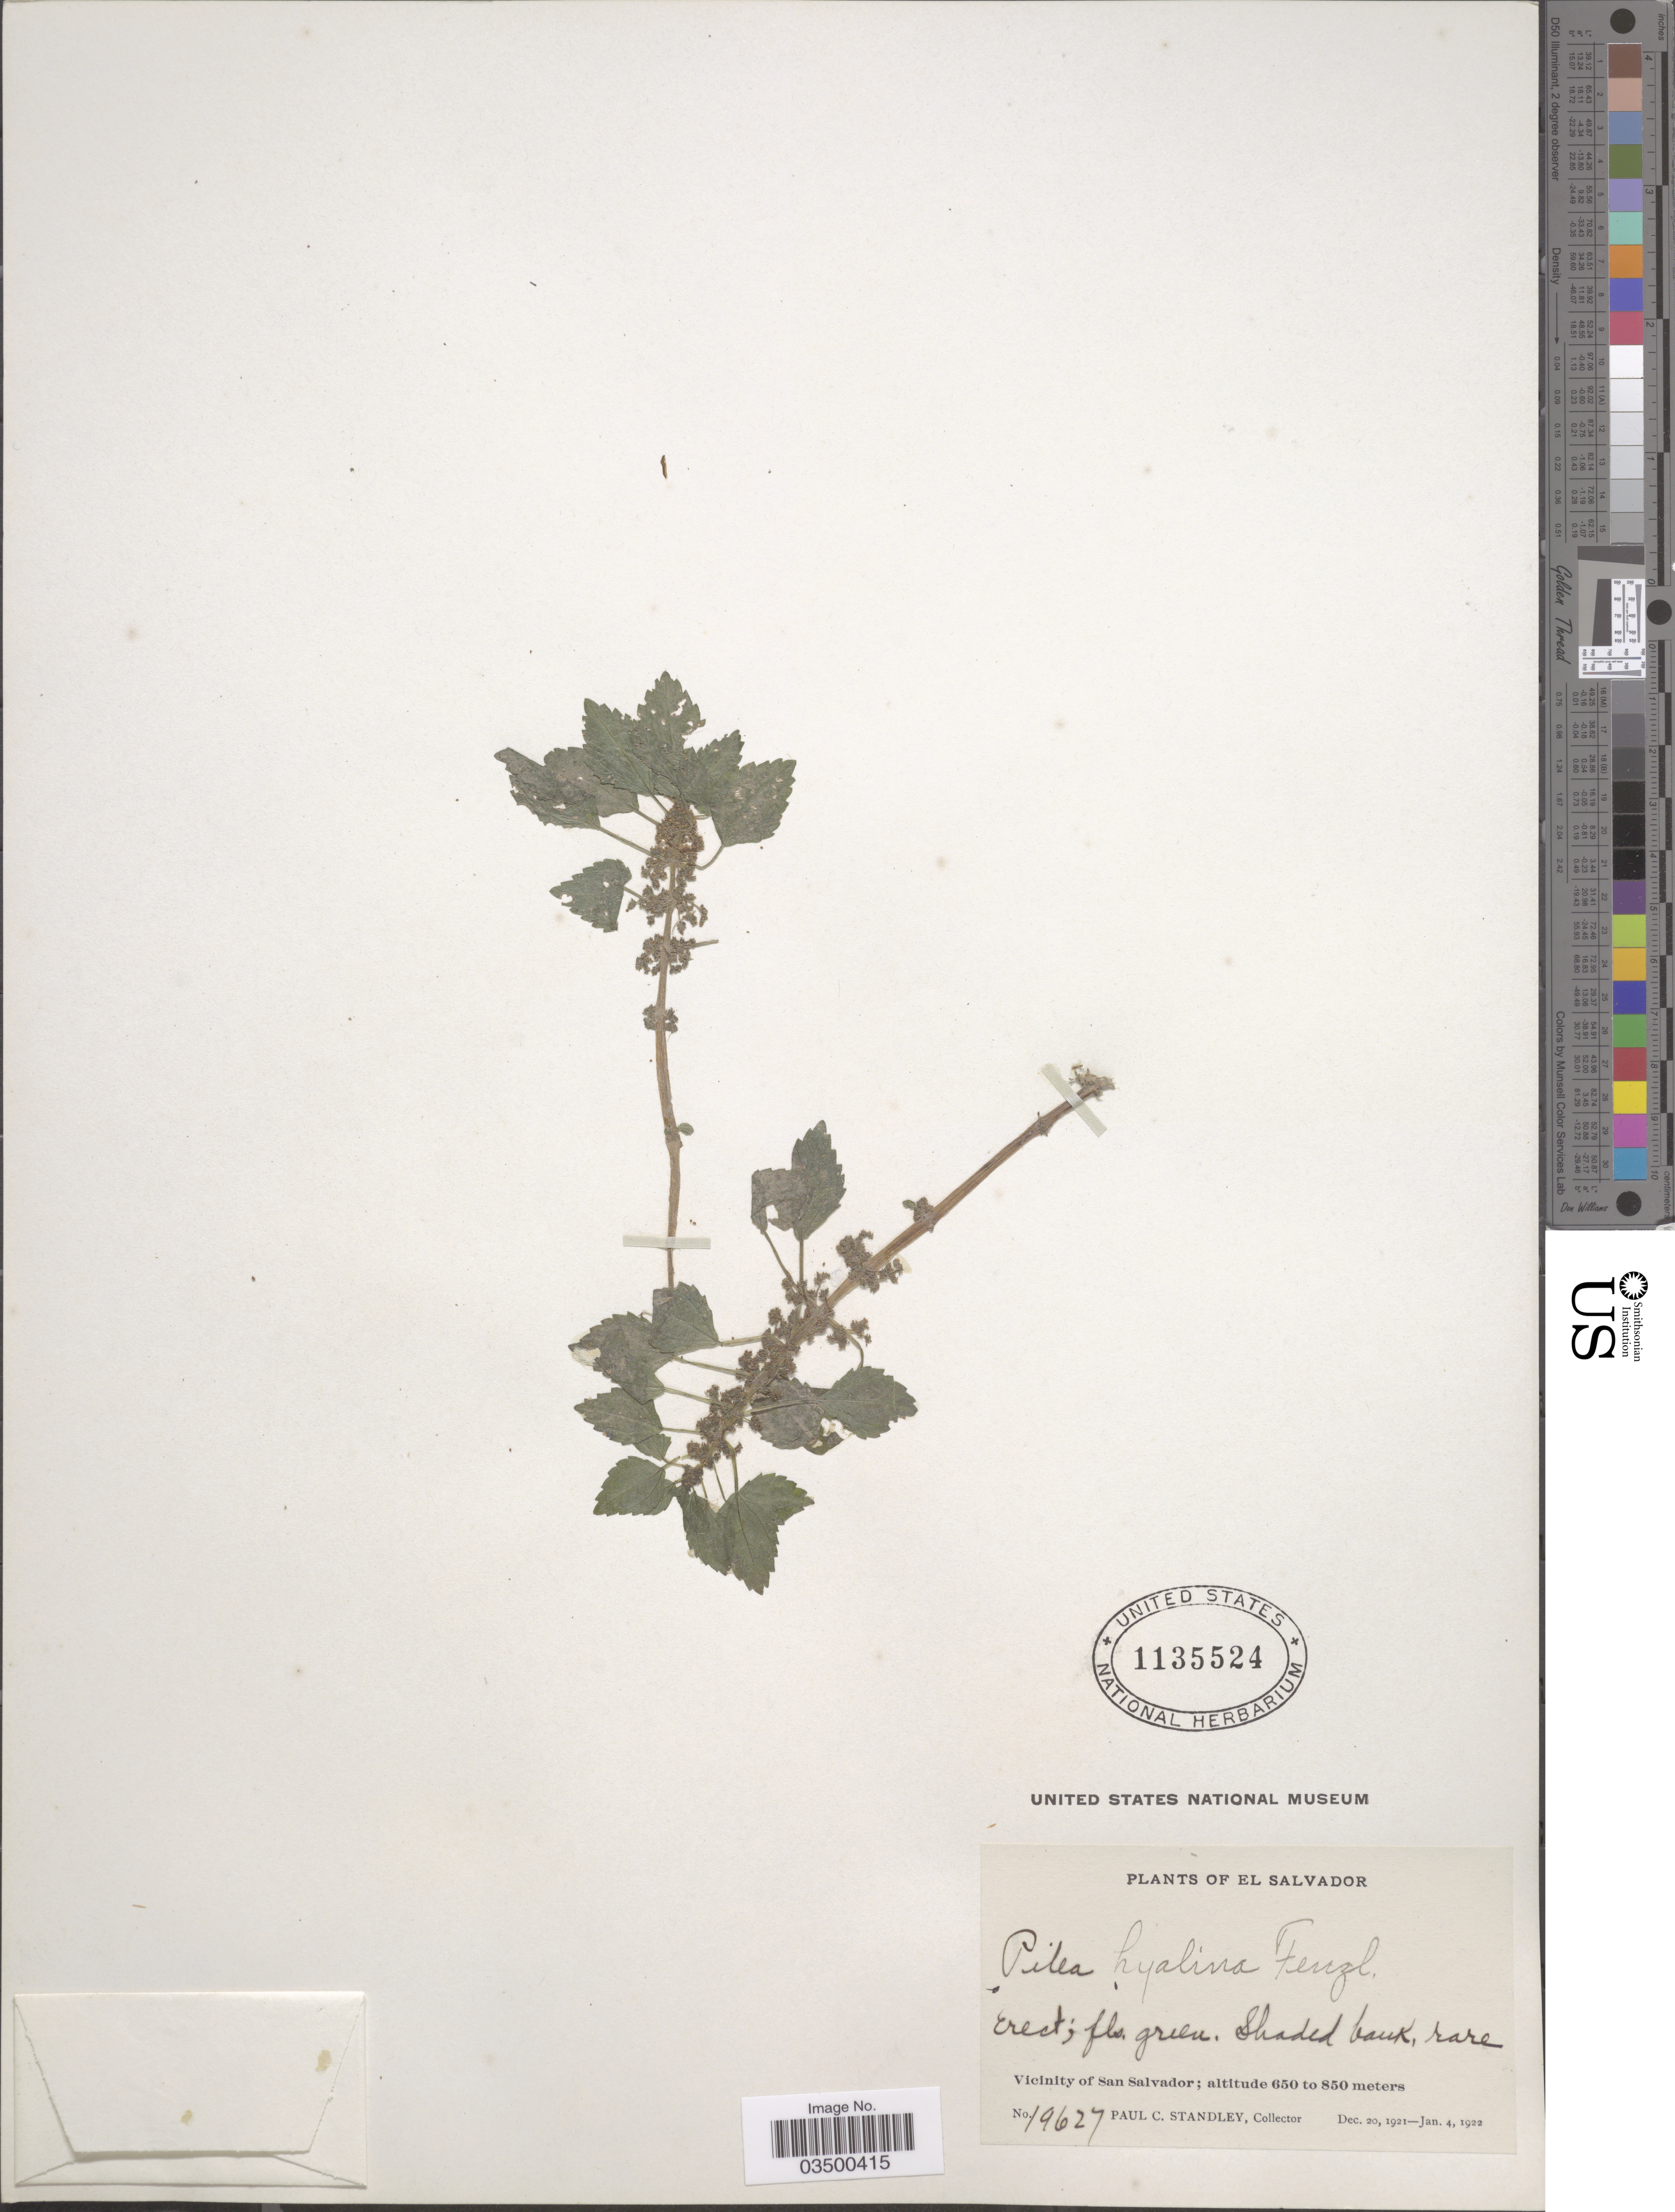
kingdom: Plantae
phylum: Tracheophyta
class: Magnoliopsida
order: Rosales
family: Urticaceae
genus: Pilea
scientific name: Pilea hyalina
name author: Fenzl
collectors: P. C. Standley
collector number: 19627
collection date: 1921-12-20/1922-01-04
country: El Salvador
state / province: San Salvador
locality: Vicinity of San Salvador.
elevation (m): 650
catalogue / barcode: US 1135524